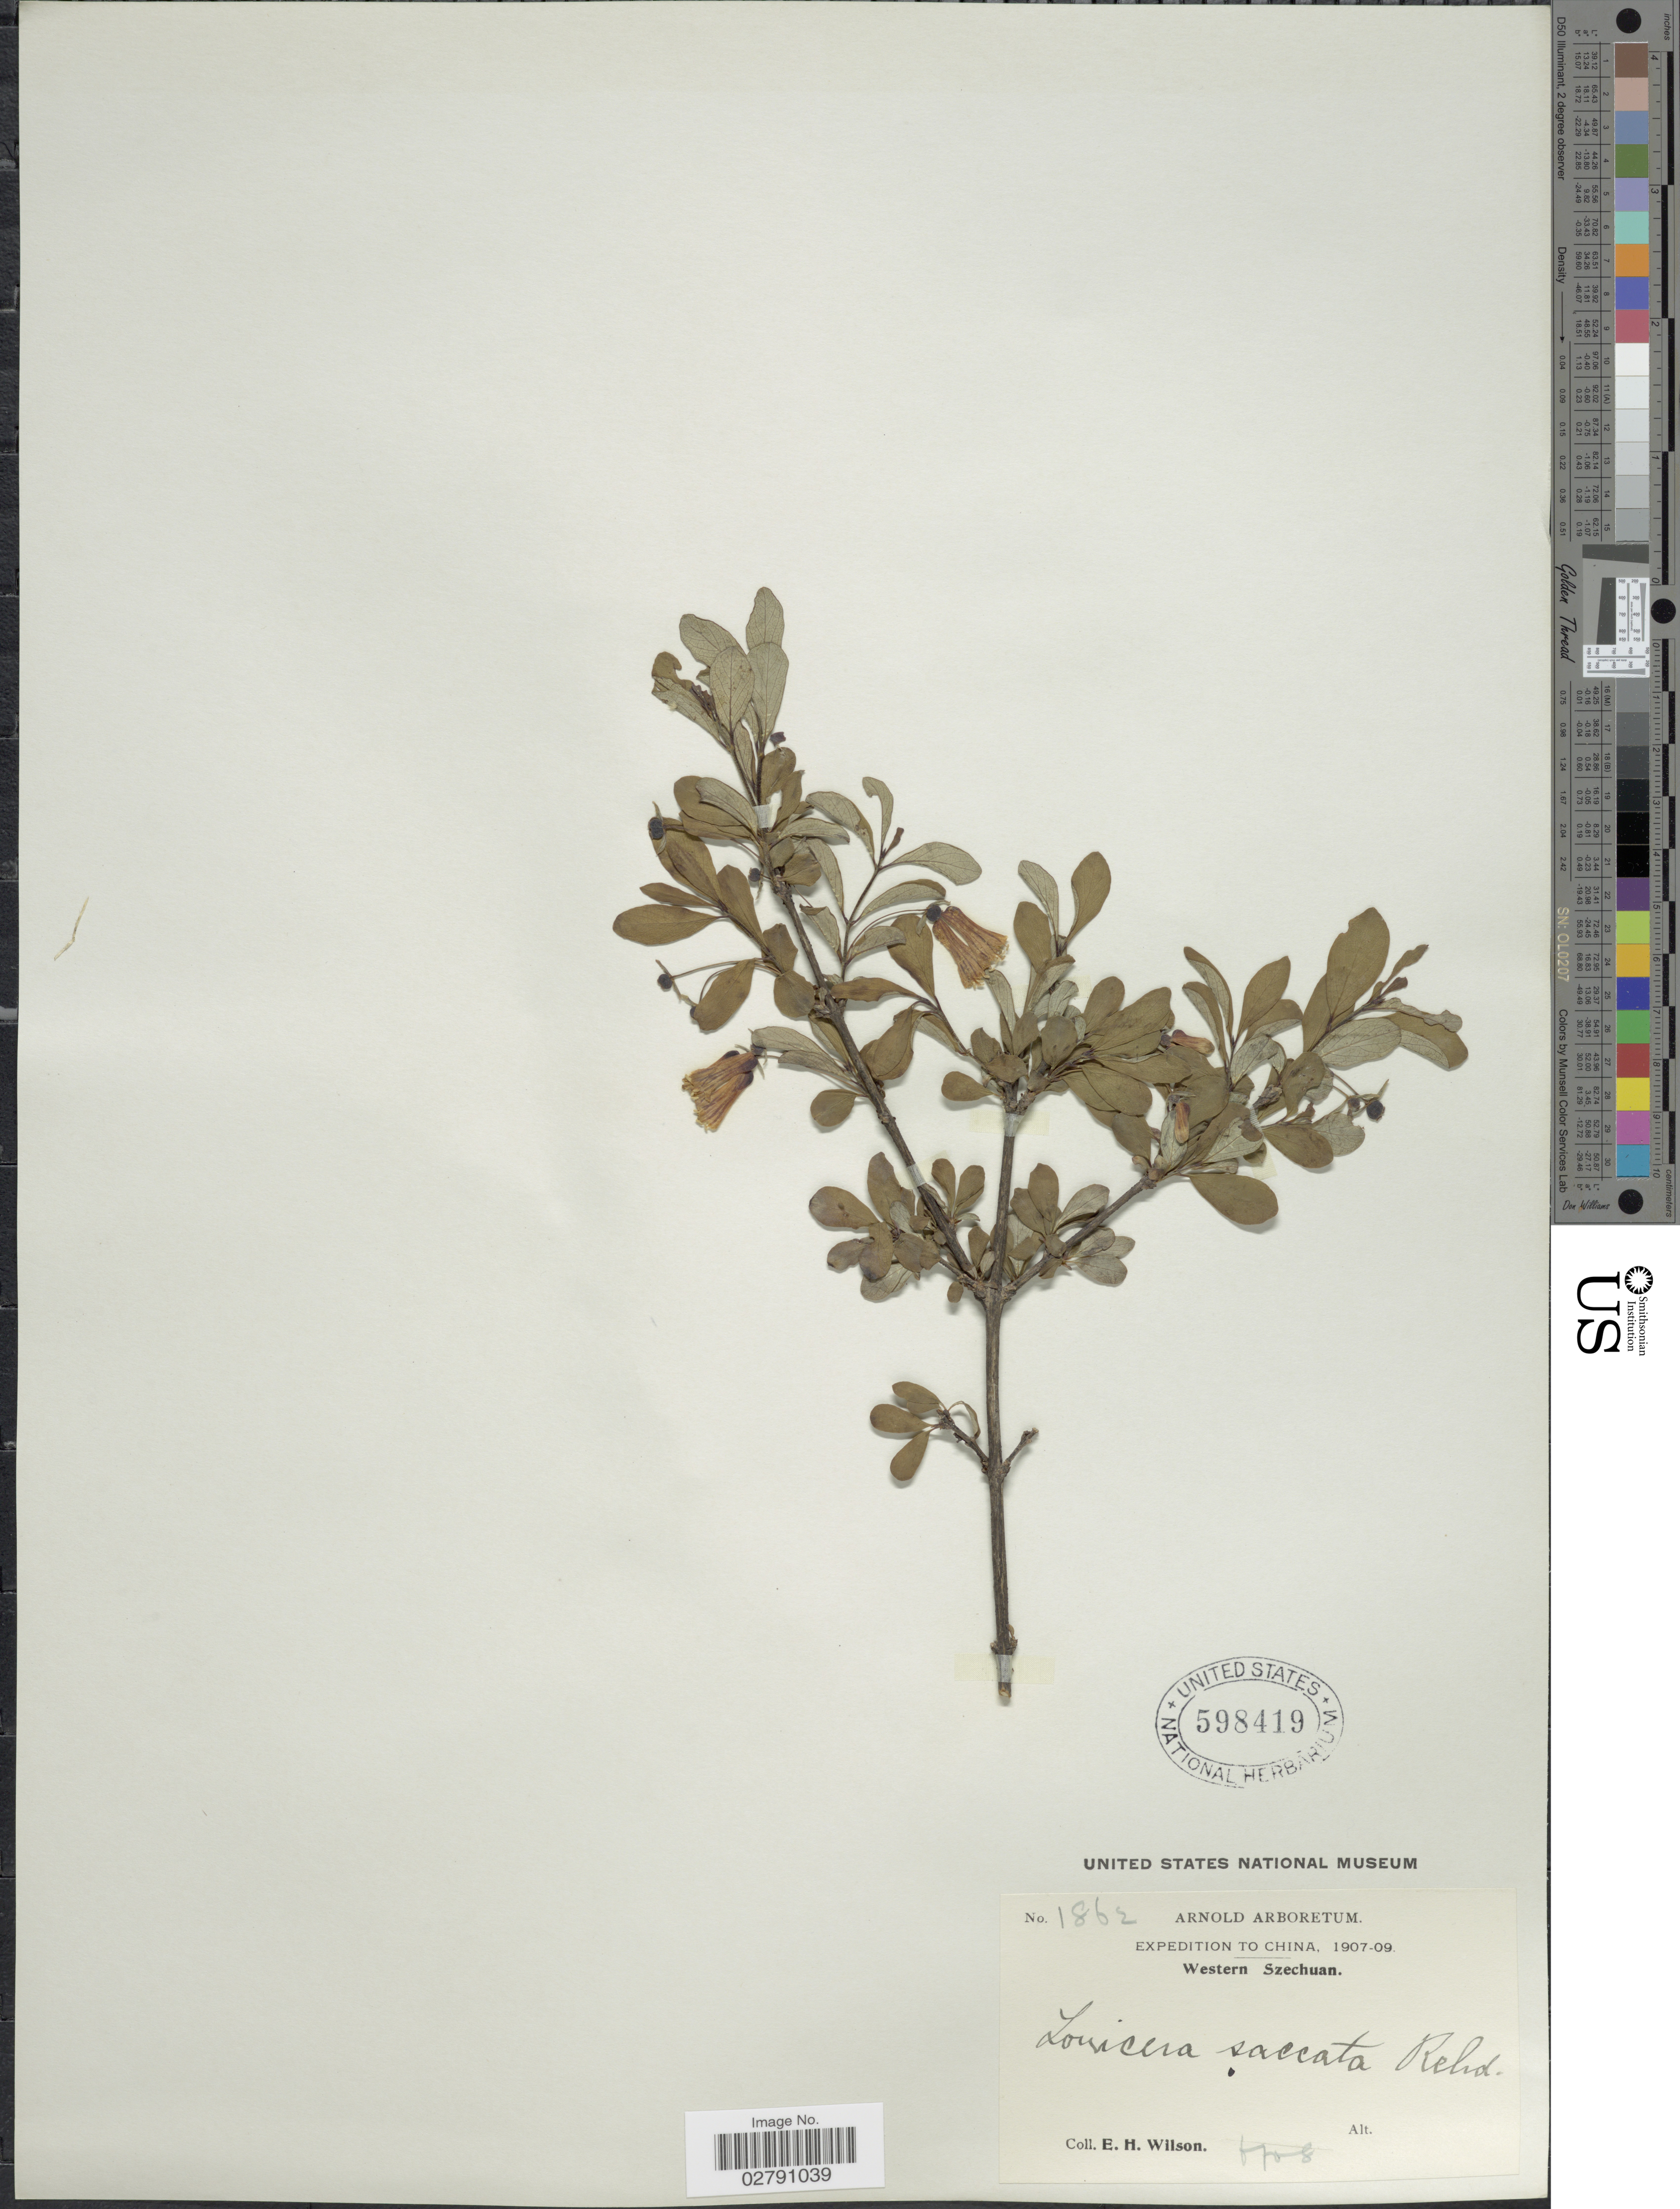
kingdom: Plantae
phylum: Tracheophyta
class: Magnoliopsida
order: Dipsacales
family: Caprifoliaceae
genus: Lonicera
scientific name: Lonicera saccata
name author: Rehder in Sarg.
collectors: E. Wilson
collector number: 1862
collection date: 1908-06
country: China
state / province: Sichuan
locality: Western Szechuan.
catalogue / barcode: US 598419